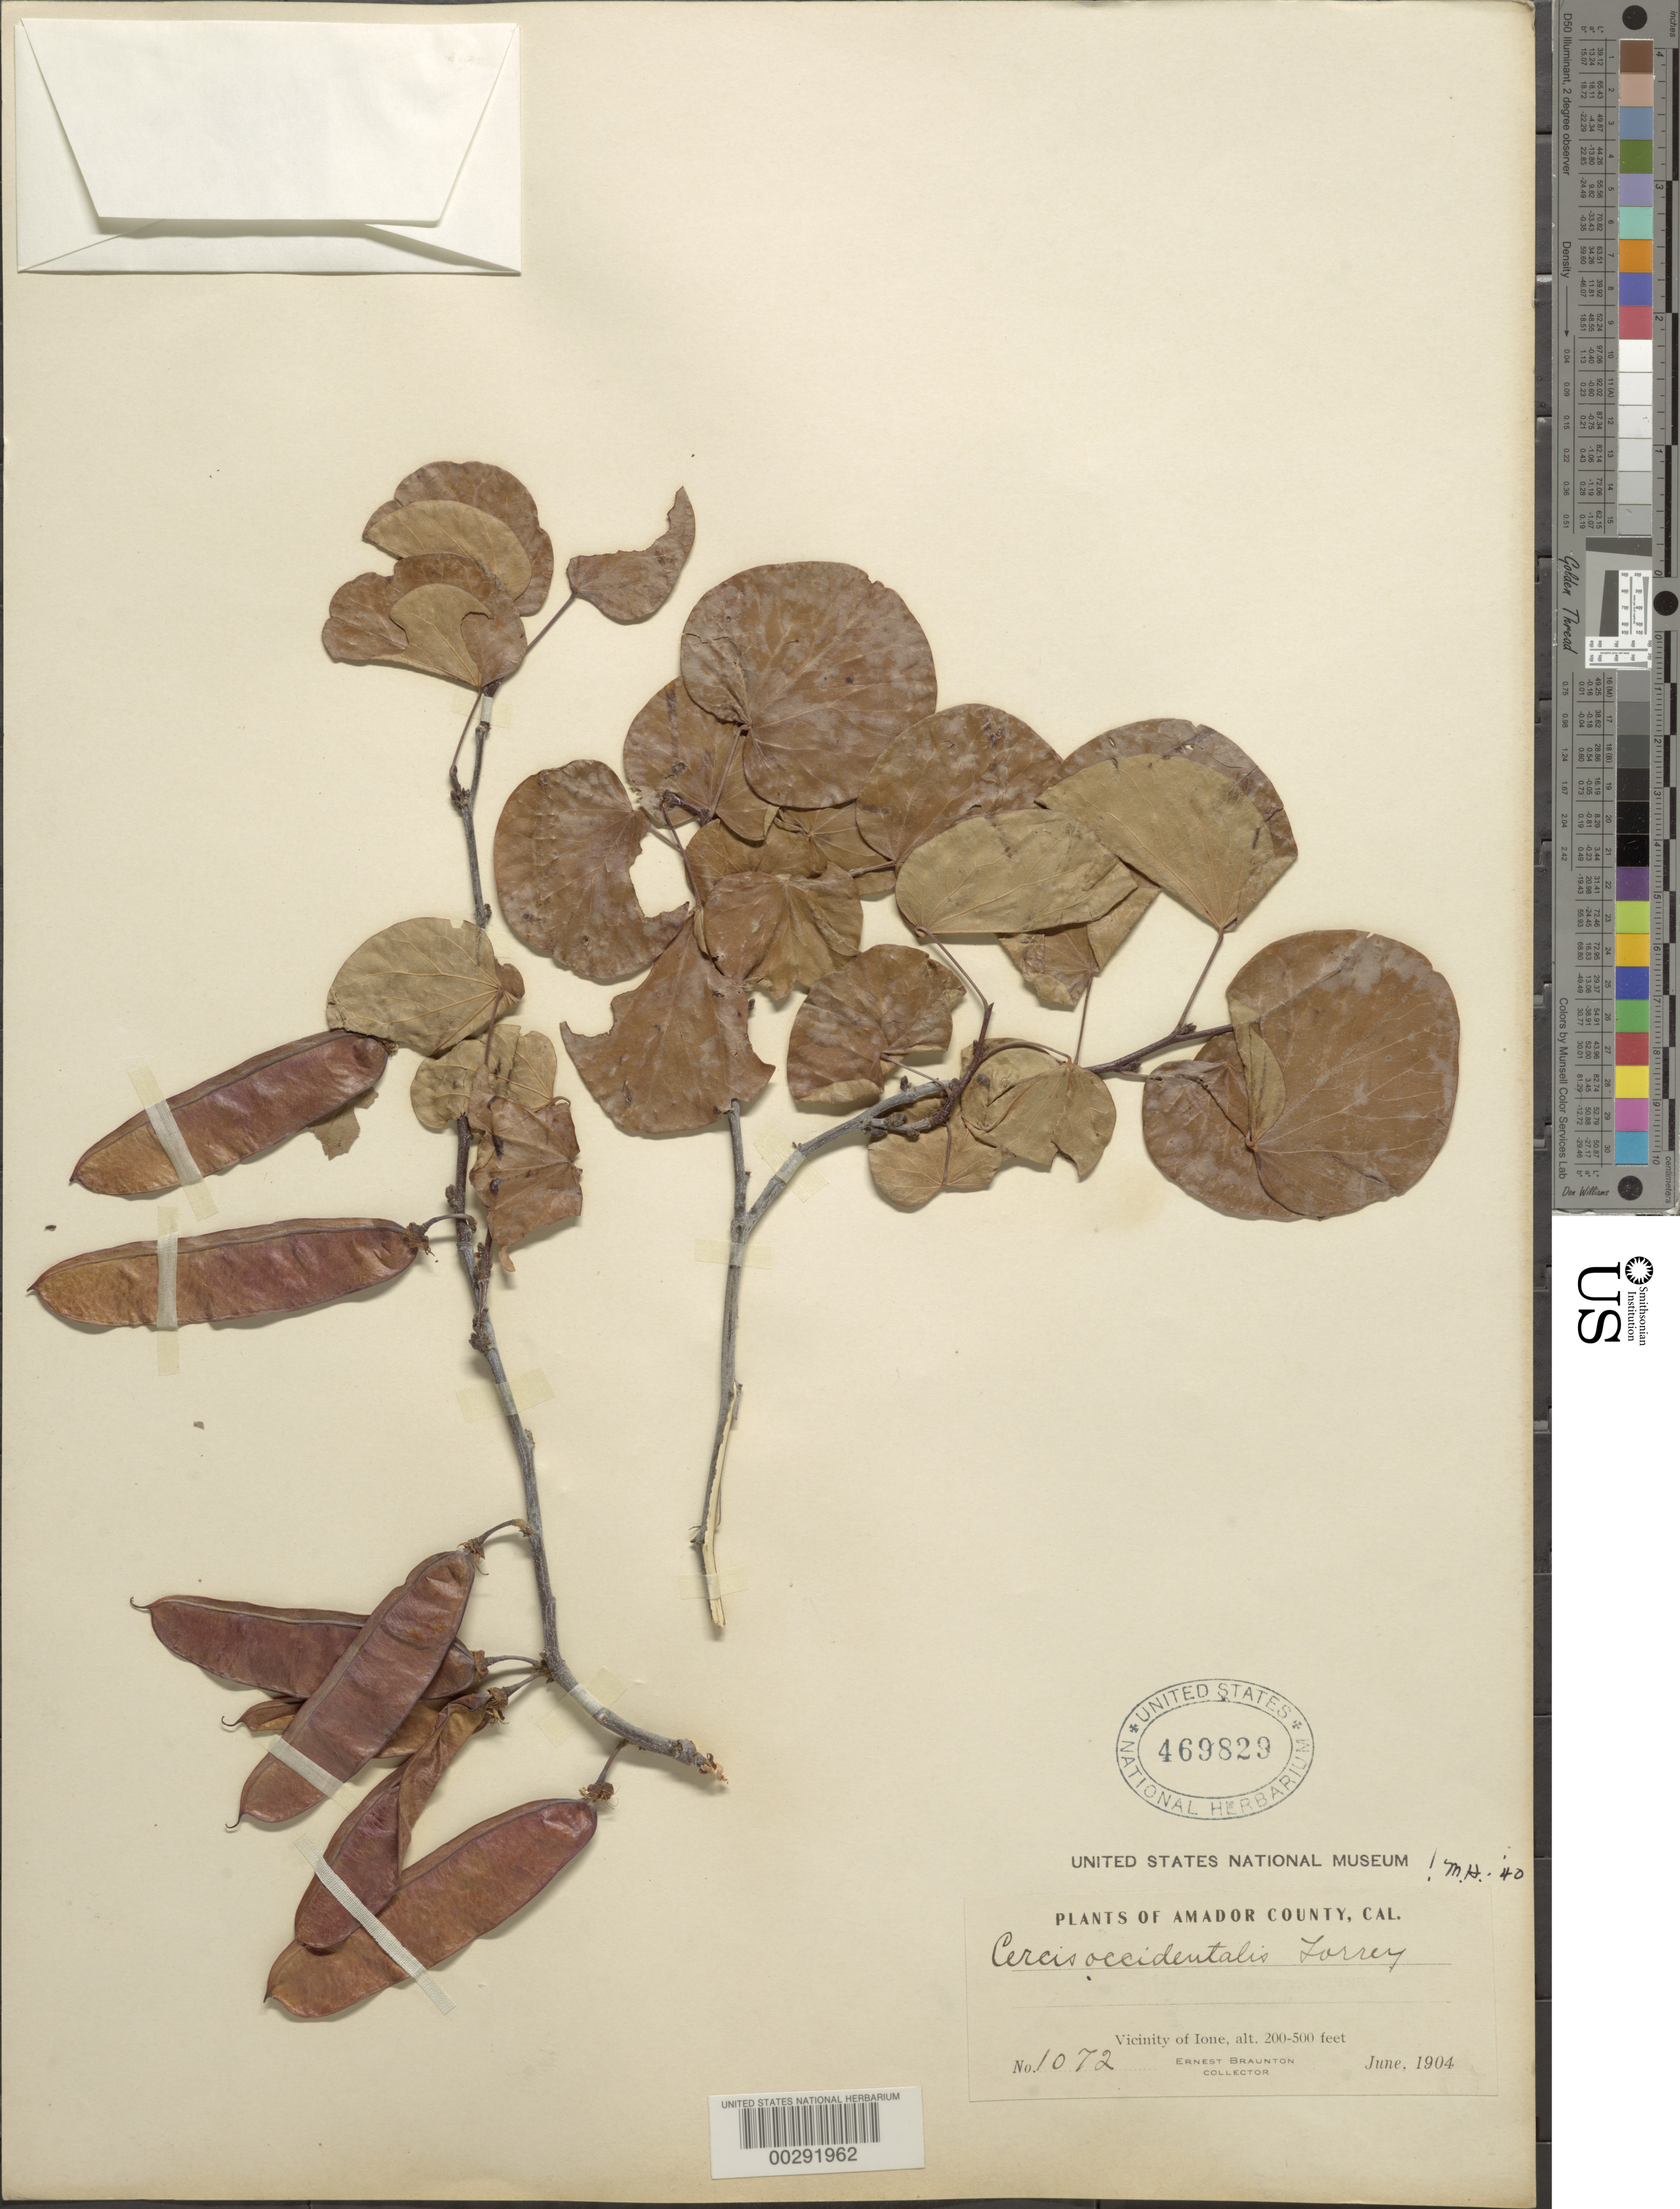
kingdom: Plantae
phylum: Tracheophyta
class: Magnoliopsida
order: Fabales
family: Fabaceae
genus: Cercis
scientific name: Cercis occidentalis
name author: Torr. ex A. Gray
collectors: E. Braunton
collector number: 1072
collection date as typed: Jun 1904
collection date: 1904-06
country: United States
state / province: California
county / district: Amador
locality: Vicinity of ione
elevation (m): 61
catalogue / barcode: US 469829